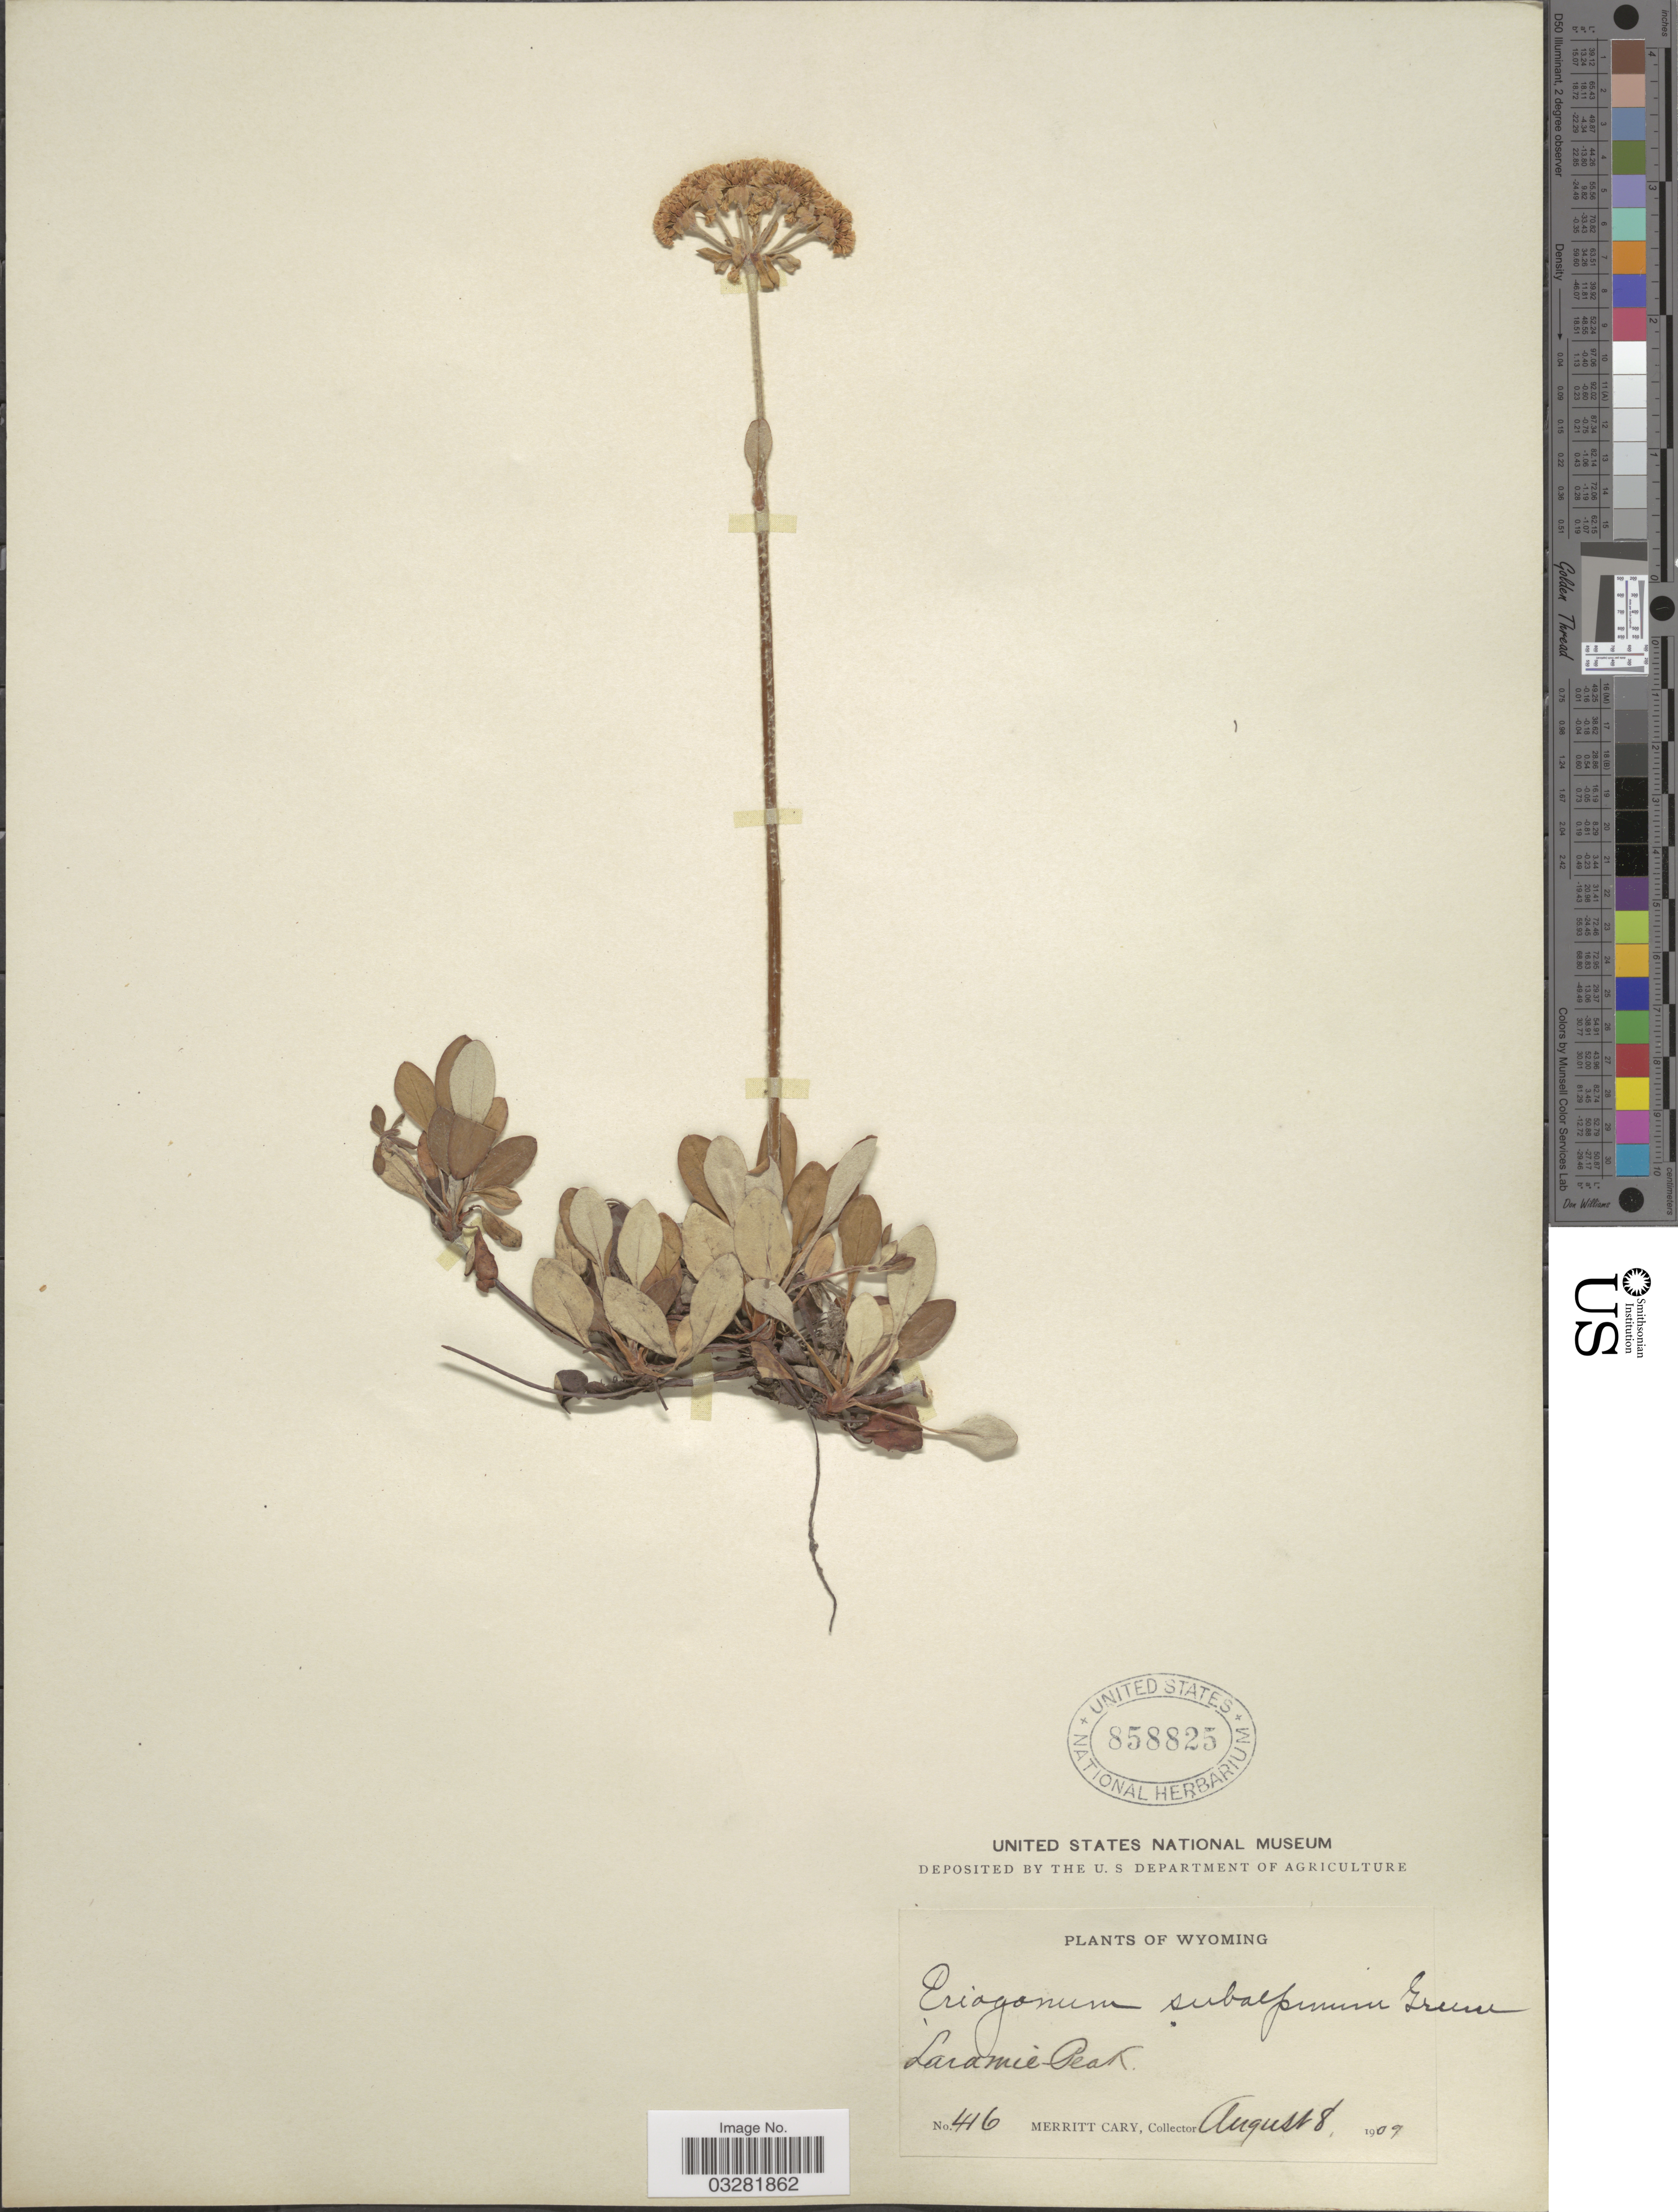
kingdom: Plantae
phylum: Tracheophyta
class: Magnoliopsida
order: Caryophyllales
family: Polygonaceae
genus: Eriogonum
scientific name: Eriogonum umbellatum var. subalpinum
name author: M.E. Jones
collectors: M. Cary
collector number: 416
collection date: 1909-08-08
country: United States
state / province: Wyoming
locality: Laramie Peak.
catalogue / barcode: US 858825